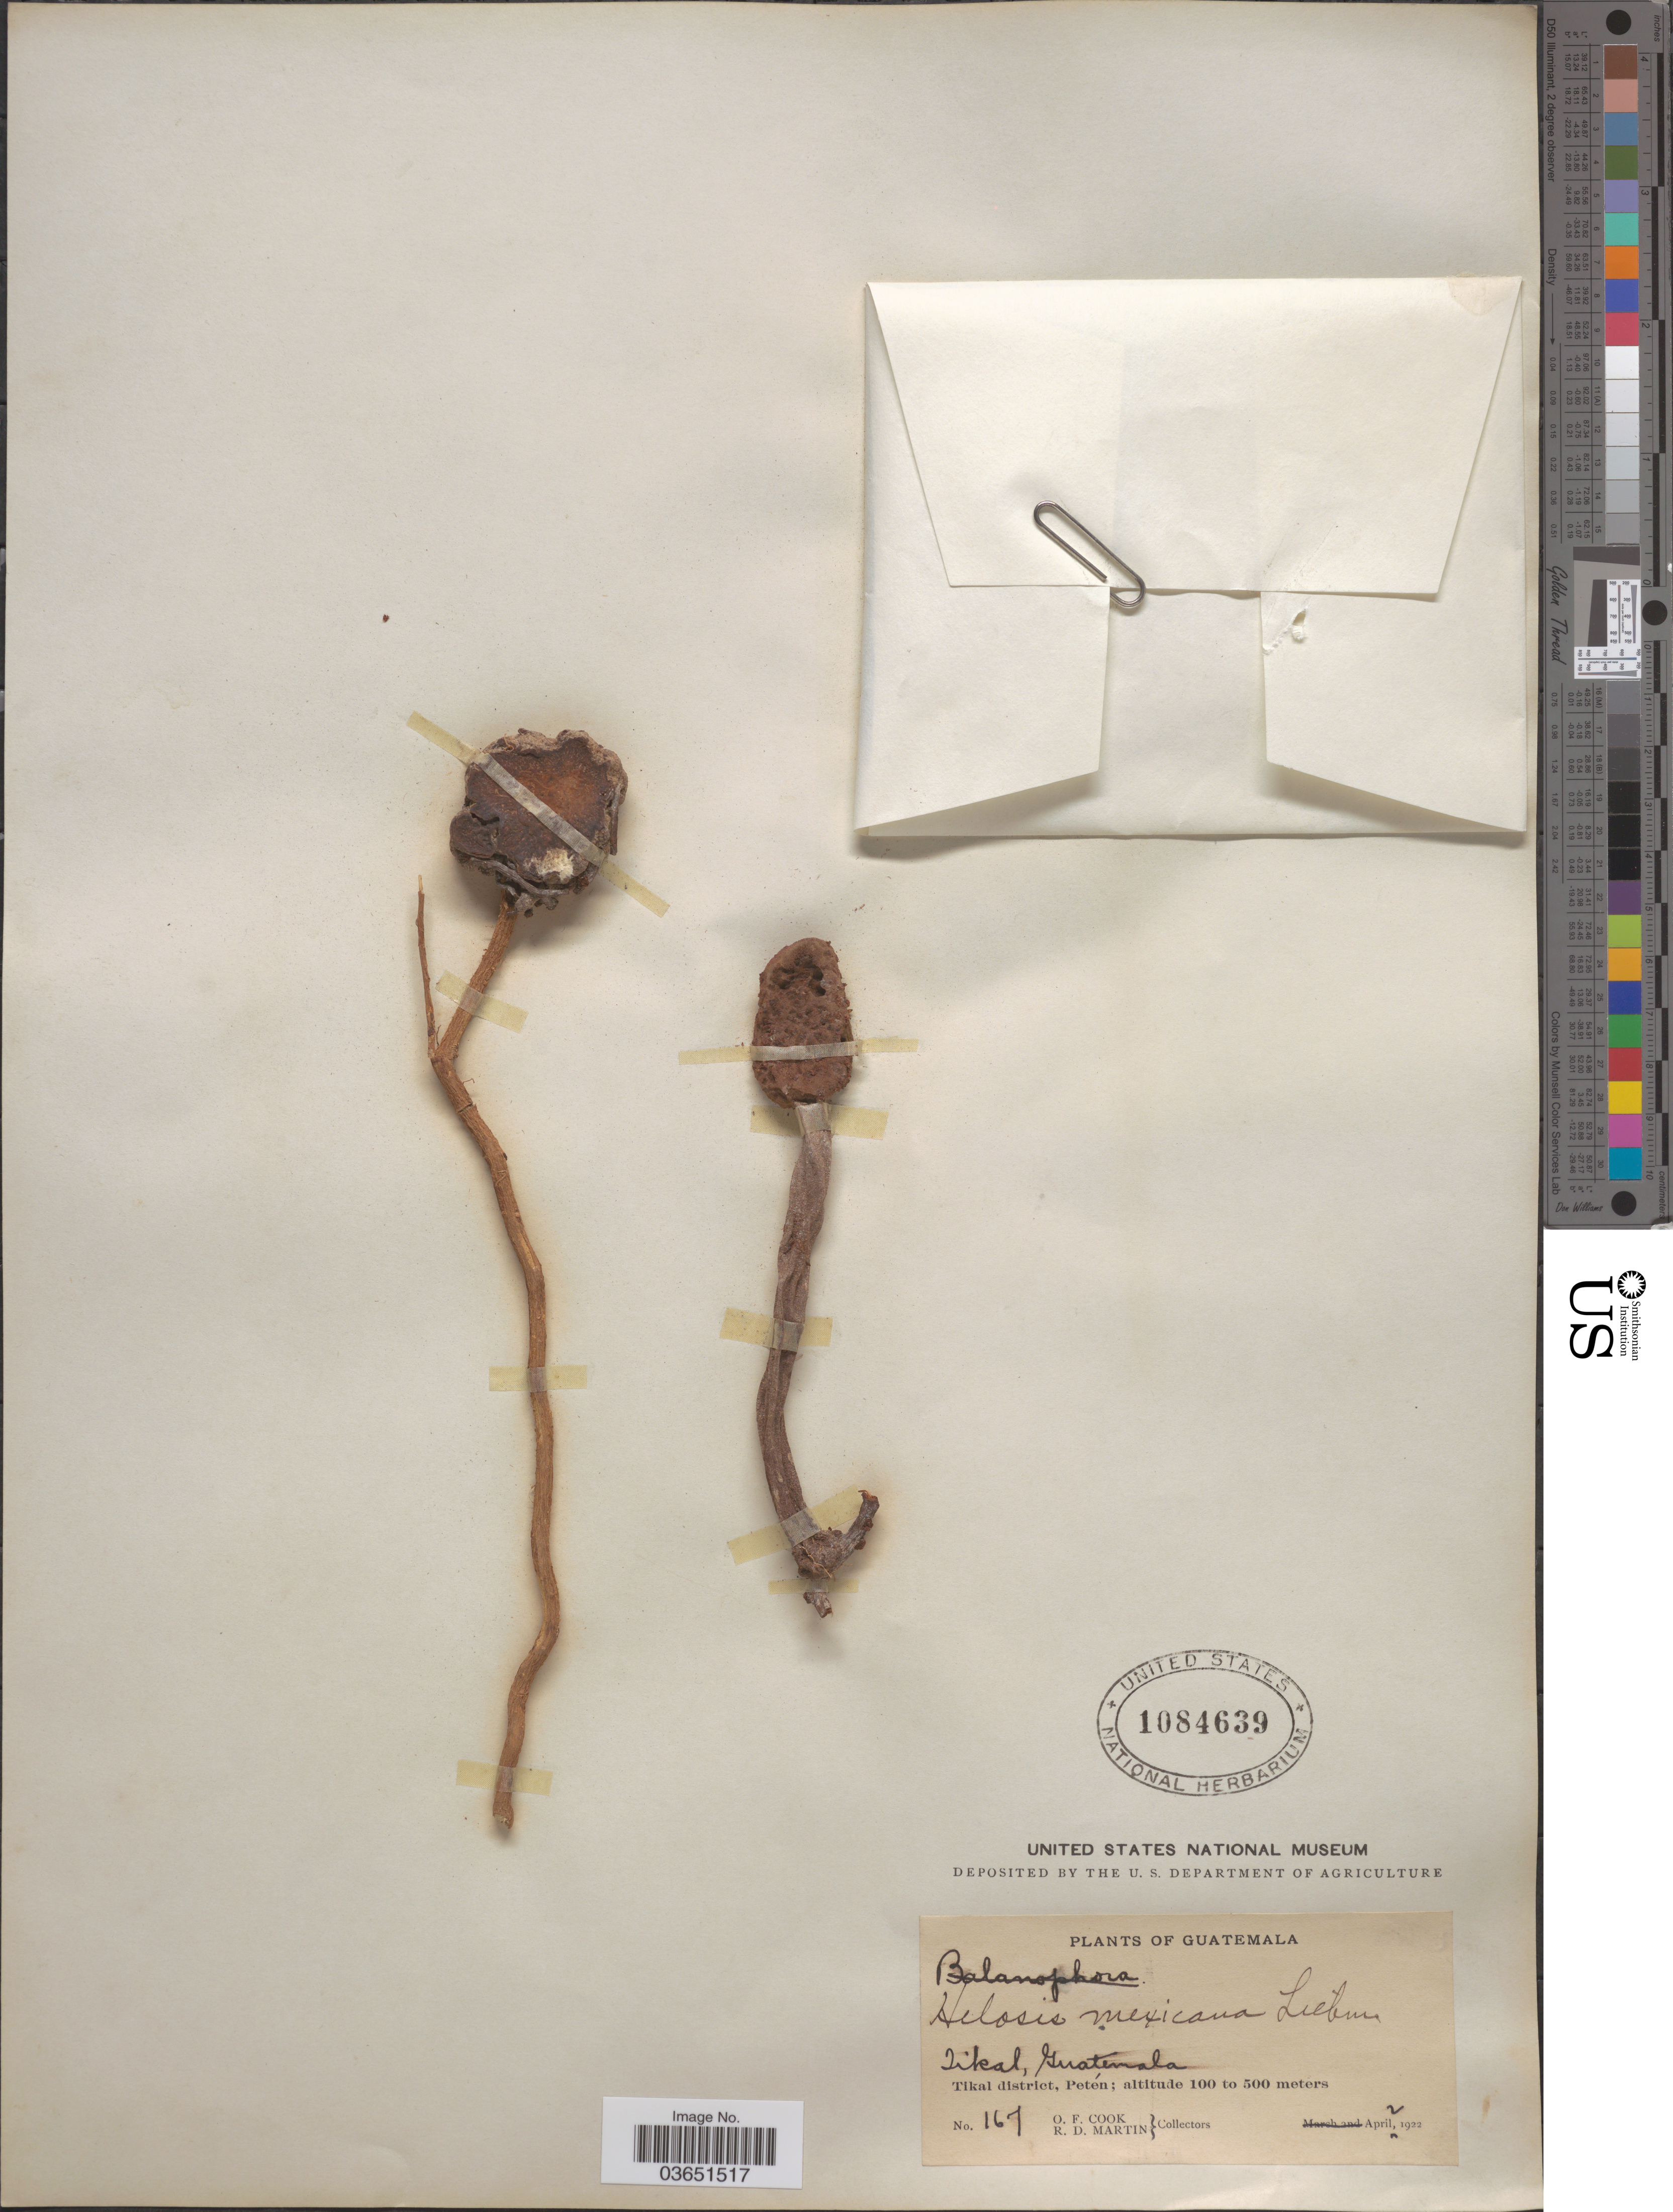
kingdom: Plantae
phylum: Tracheophyta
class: Magnoliopsida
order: Santalales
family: Balanophoraceae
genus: Helosis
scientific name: Helosis cayennensis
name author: (Sw.) Spreng.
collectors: O. F. Cook & R. D. Martin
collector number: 167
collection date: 1922-04-02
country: Guatemala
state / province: El Petén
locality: Tikal. Tikal District, Petén.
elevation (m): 100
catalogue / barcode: US 1084639